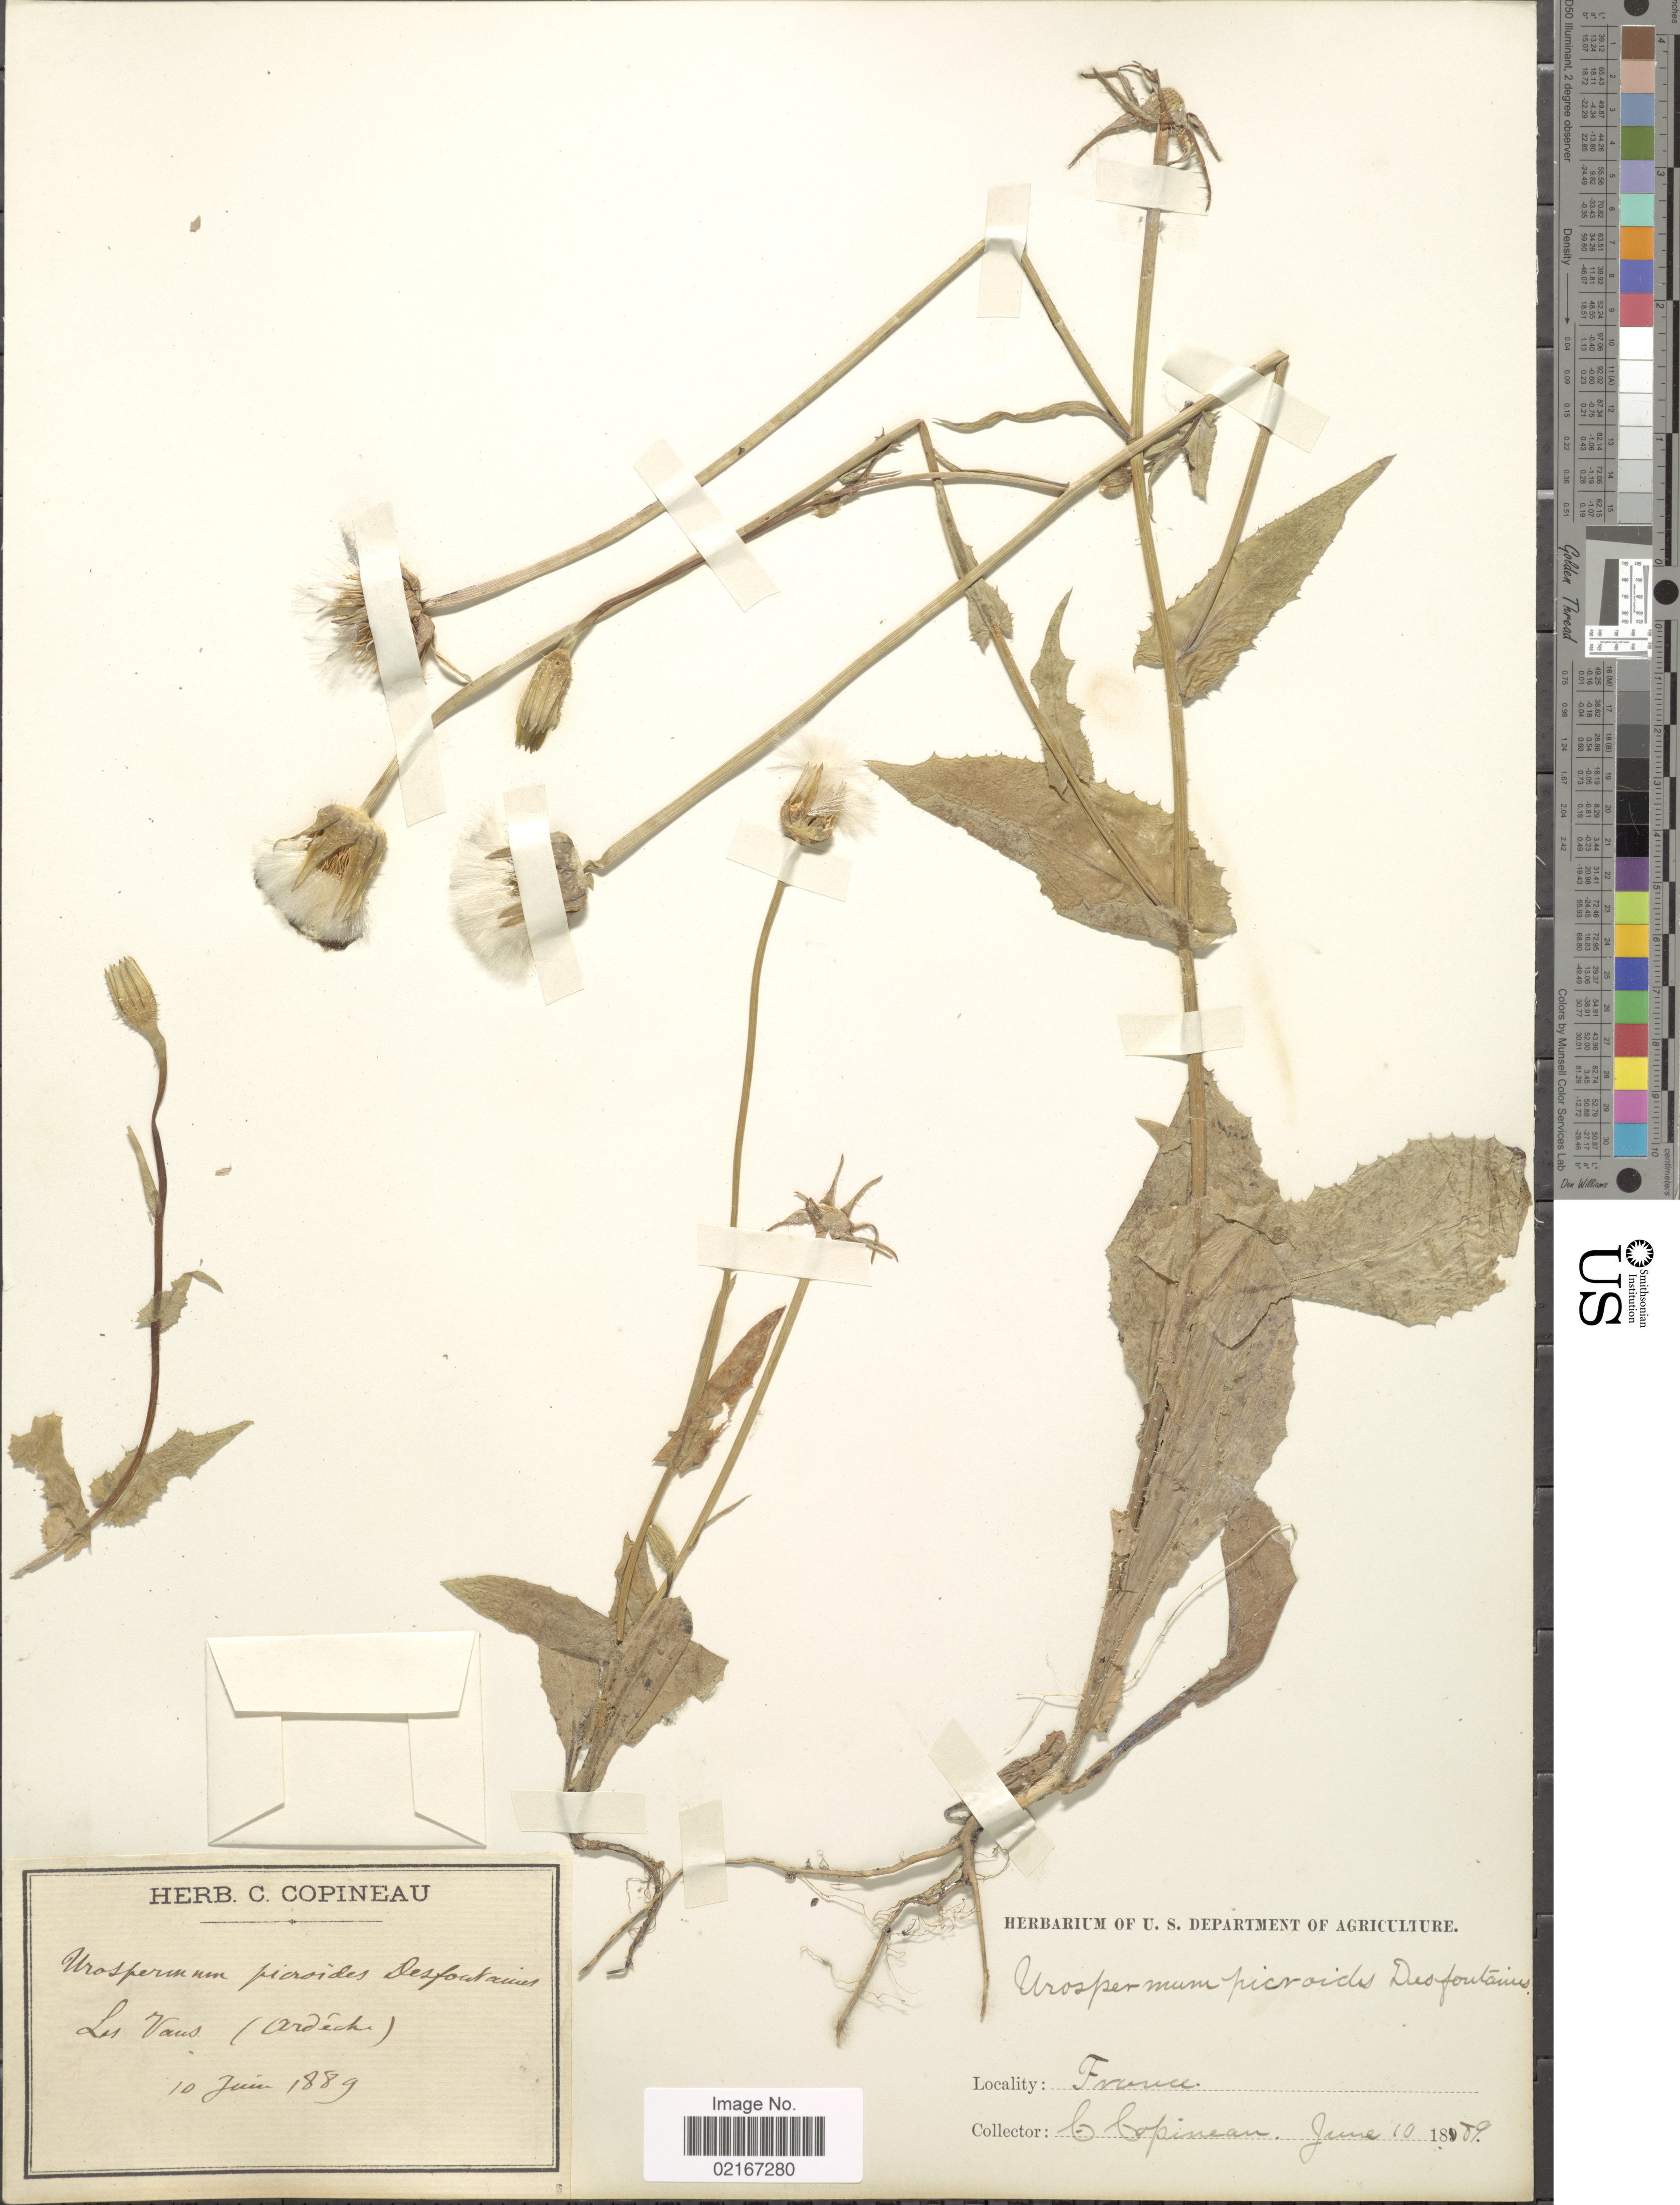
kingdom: Plantae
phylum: Tracheophyta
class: Magnoliopsida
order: Asterales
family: Asteraceae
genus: Urospermum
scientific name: Urospermum picroides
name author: (L.) F.W. Schmidt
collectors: C. Copineau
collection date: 1889-06-10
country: France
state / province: Auvergne-Rhône-Alpes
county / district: Ardèche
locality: Les Vans (Ardèche)